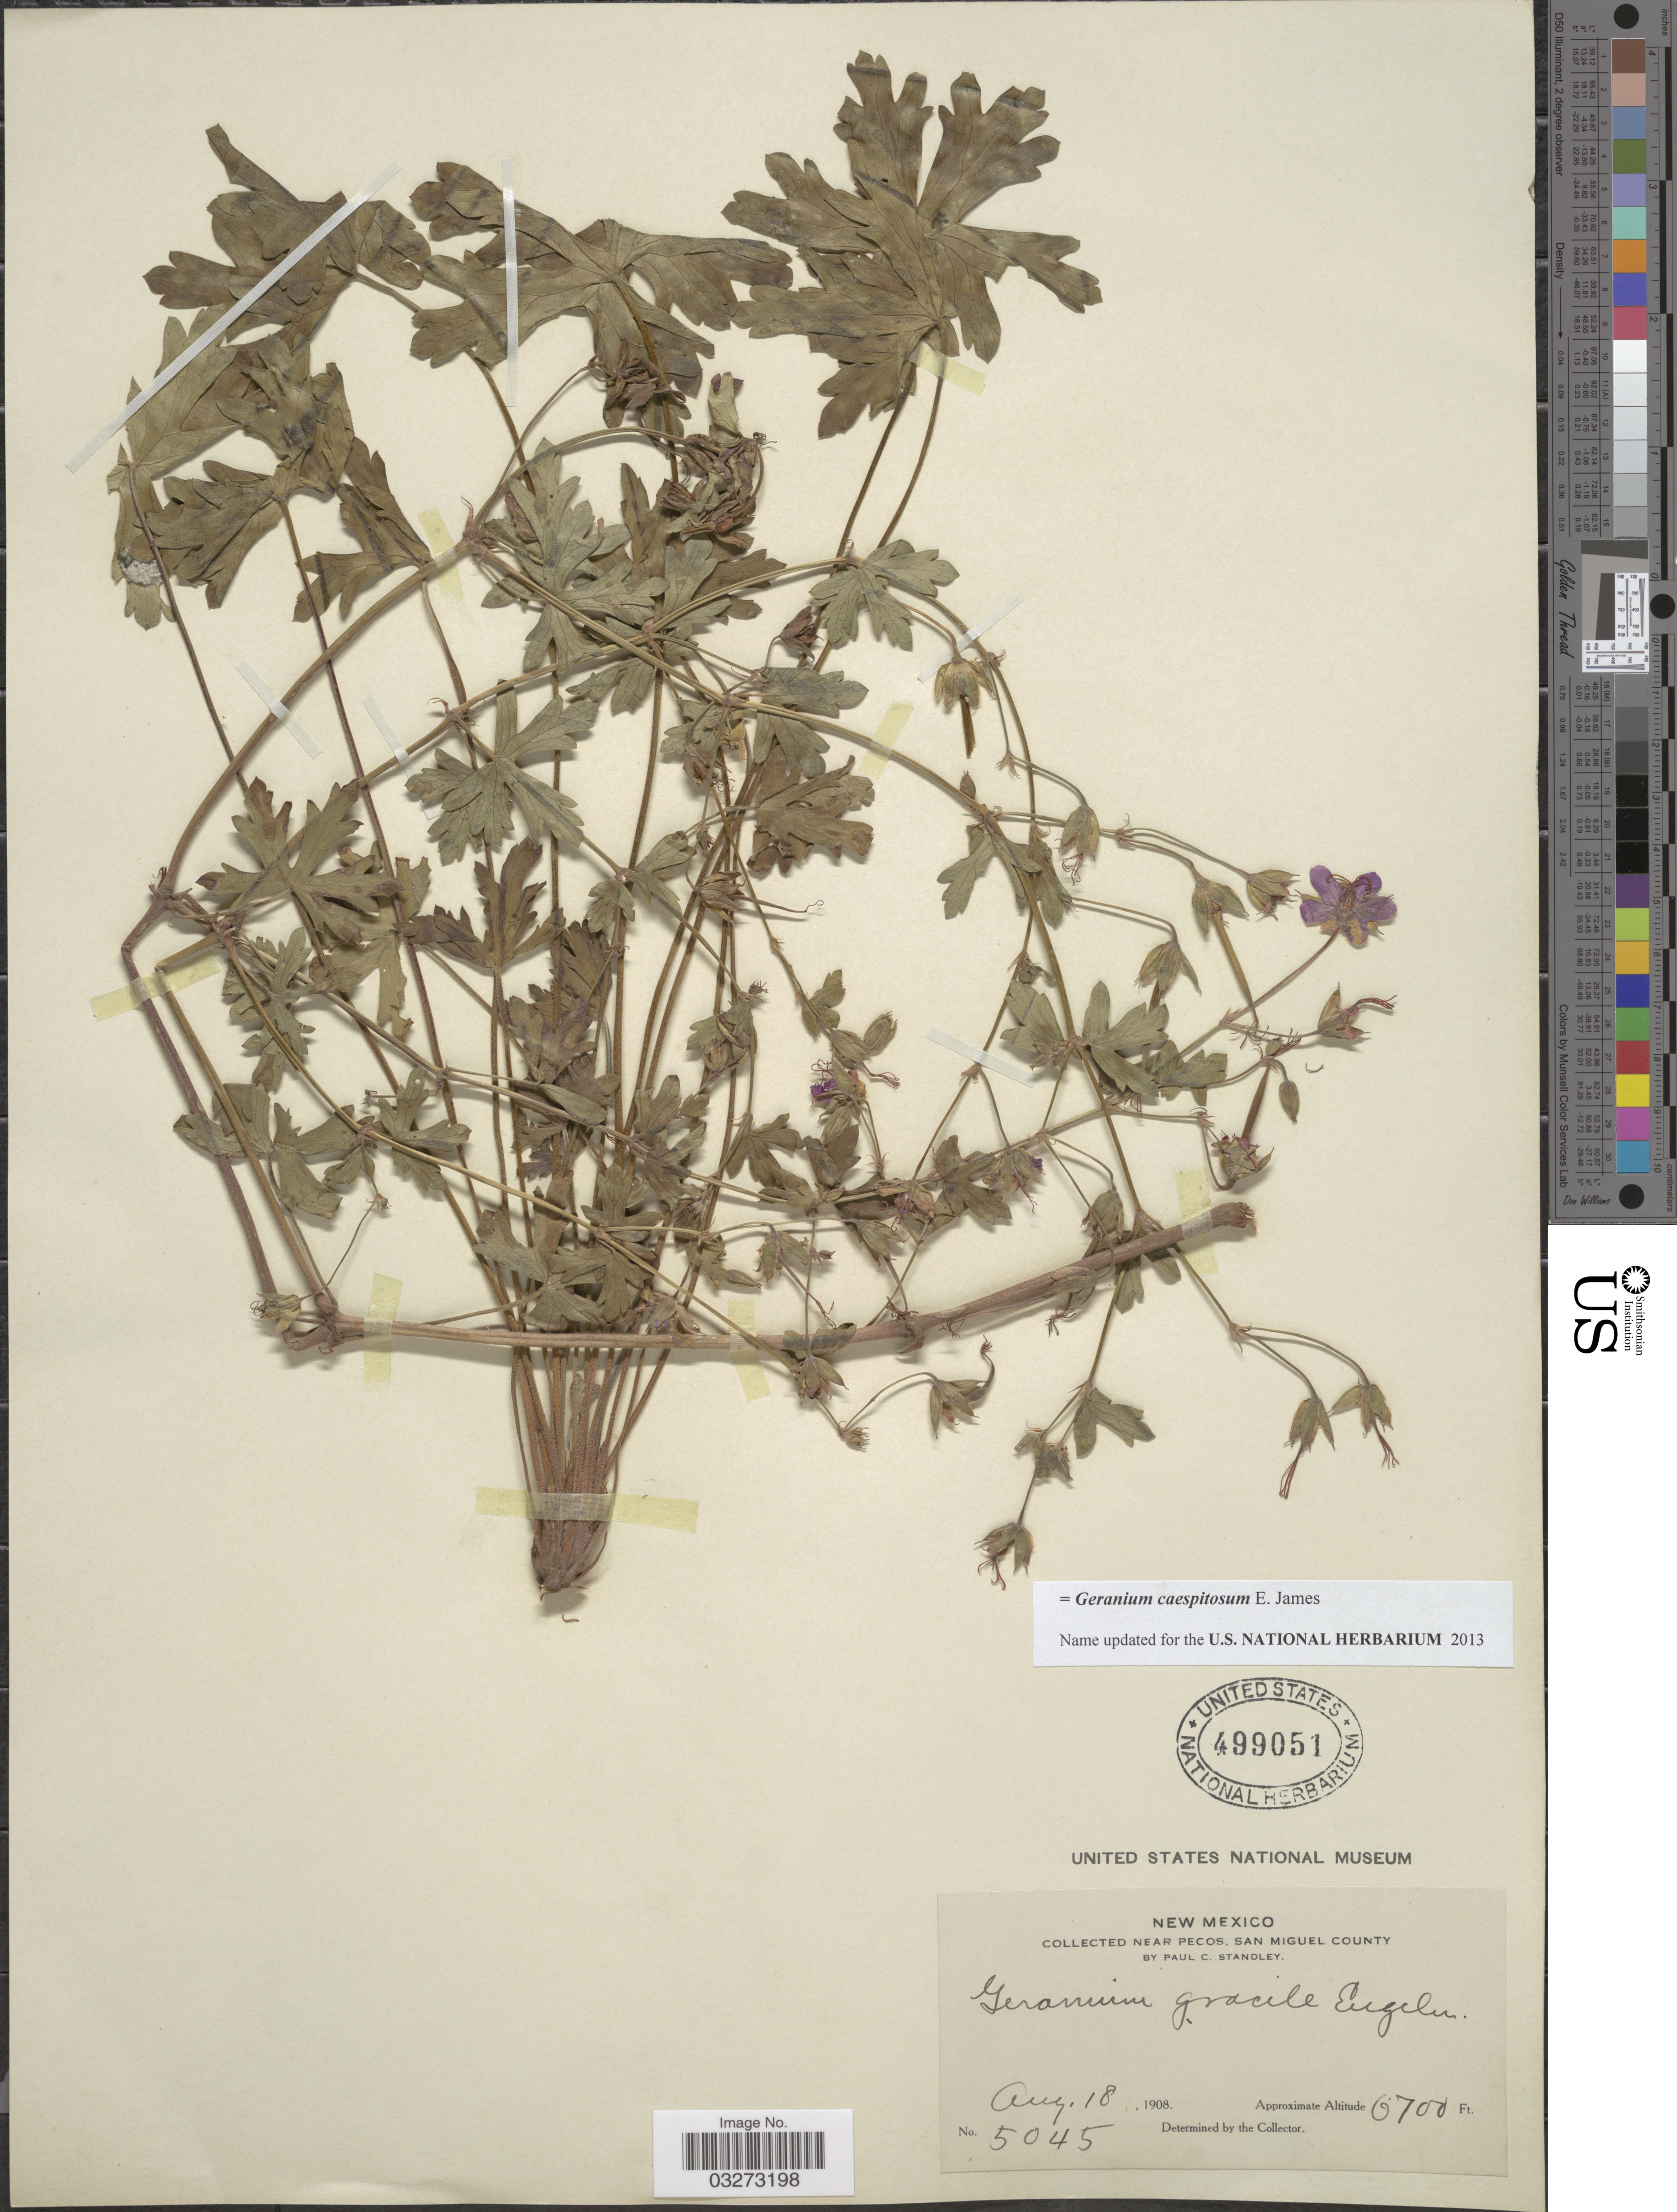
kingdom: Plantae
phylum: Tracheophyta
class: Magnoliopsida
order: Geraniales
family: Geraniaceae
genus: Geranium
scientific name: Geranium caespitosum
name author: E. James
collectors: P. C. Standley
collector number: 5045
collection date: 1908-08-18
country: United States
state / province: New Mexico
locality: Near Pecos, San Miguel County.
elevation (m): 2042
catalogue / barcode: US 499051